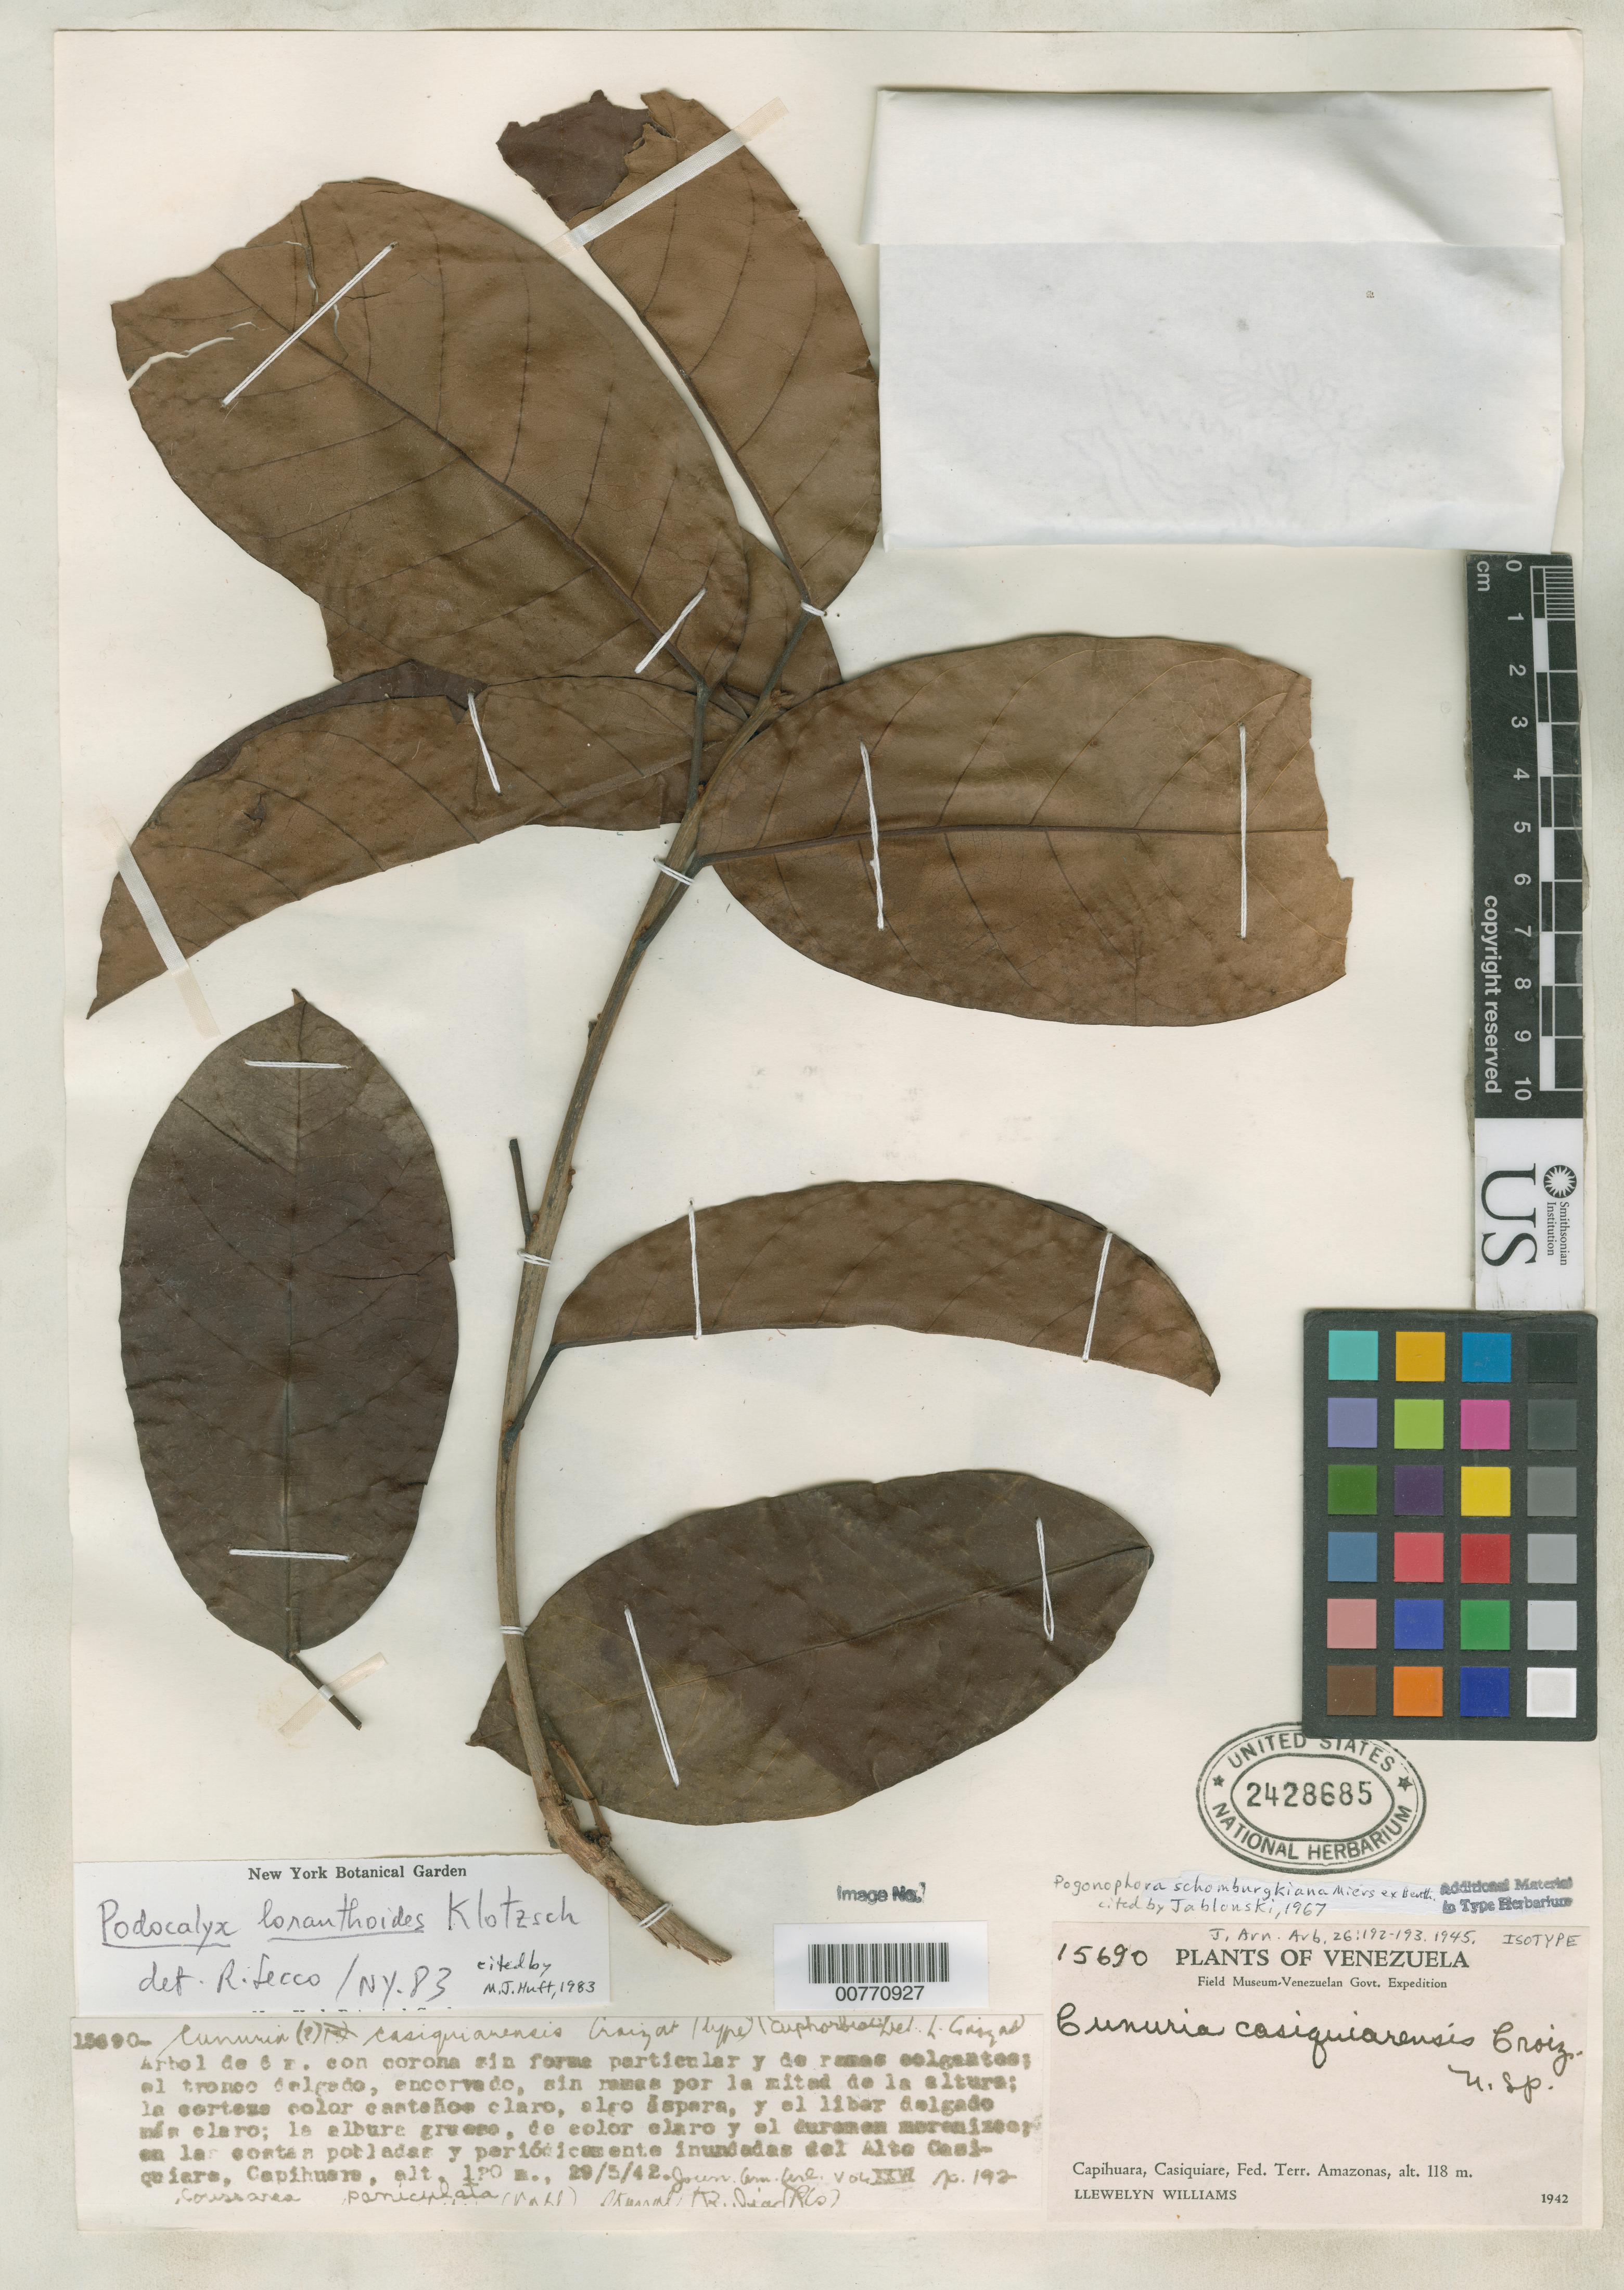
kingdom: Plantae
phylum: Tracheophyta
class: Magnoliopsida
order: Malpighiales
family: Euphorbiaceae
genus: Cunuria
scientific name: Cunuria casiquiarensis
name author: Croizat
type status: Isotype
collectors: Ll. Williams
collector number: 15690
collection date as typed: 29 May 1942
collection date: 1942-05-29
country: Venezuela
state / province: Amazonas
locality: Capihuara, Casiquiare.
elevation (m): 120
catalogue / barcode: US 2428685